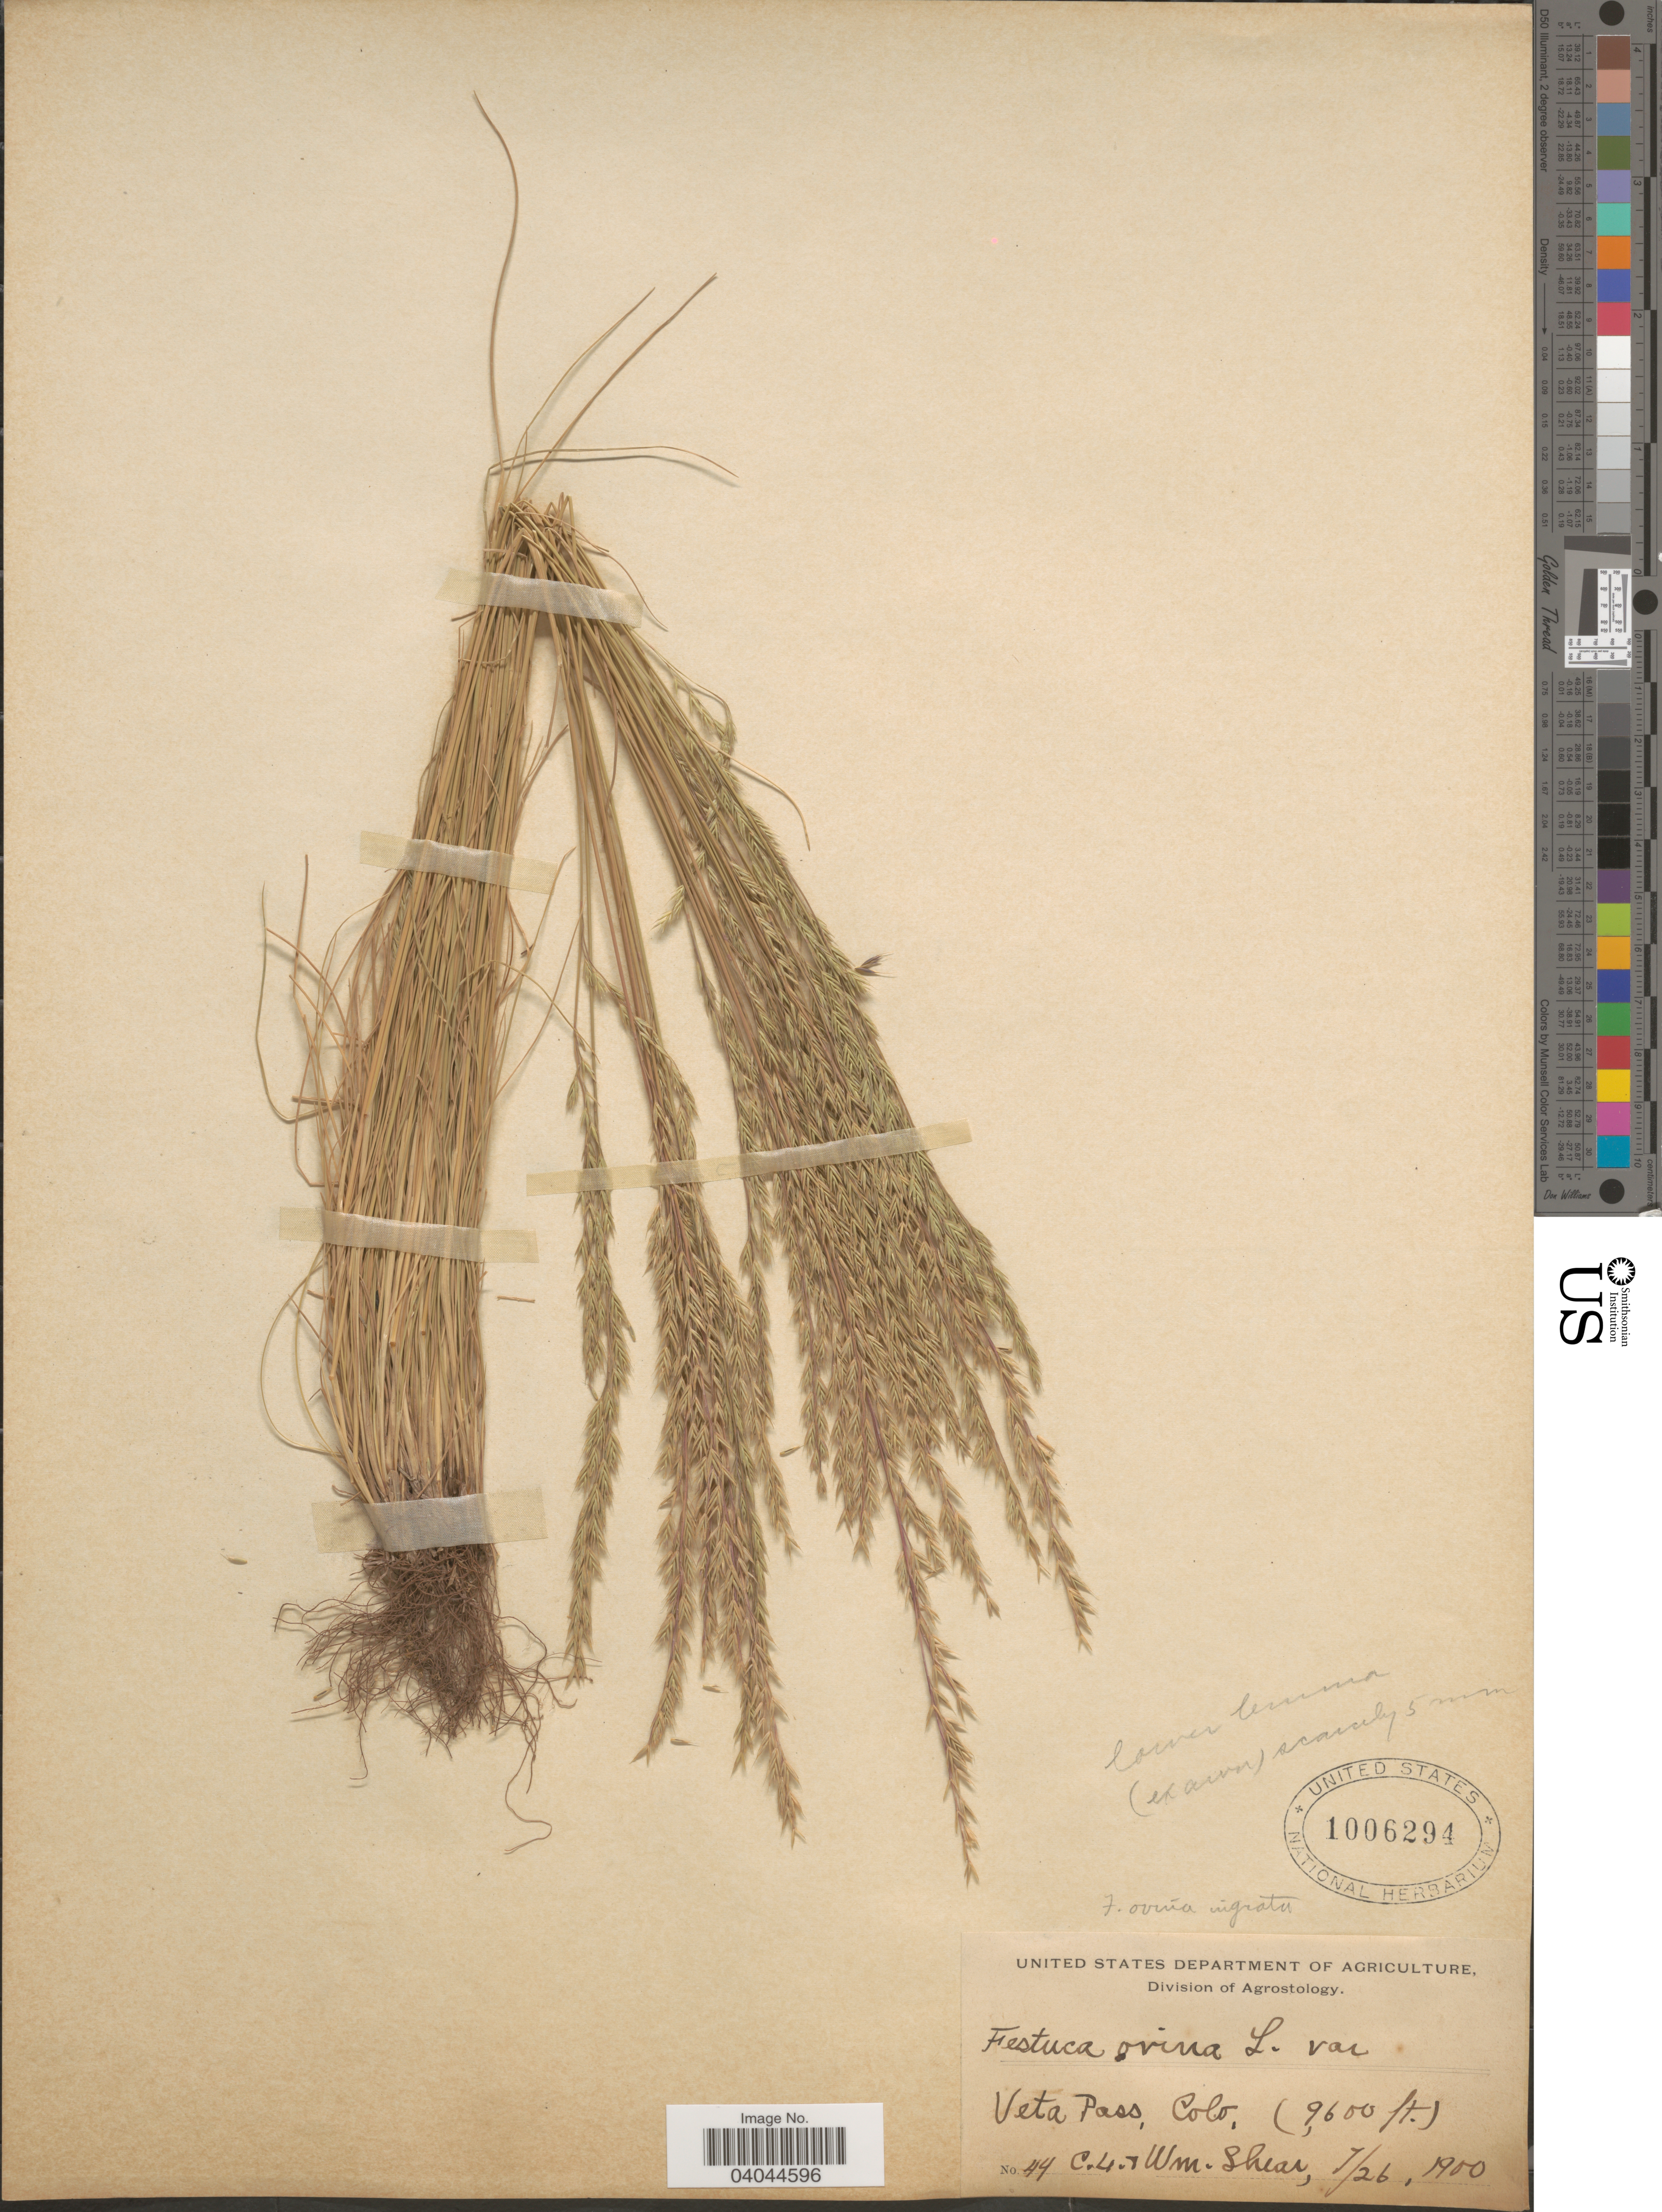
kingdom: Plantae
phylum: Tracheophyta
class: Liliopsida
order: Poales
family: Poaceae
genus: Festuca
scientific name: Festuca ovina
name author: L.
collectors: C. L. Shear & W. Shear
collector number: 44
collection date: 1900-07-26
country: United States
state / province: Colorado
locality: Veta Pass.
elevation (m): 2926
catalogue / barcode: US 1006294